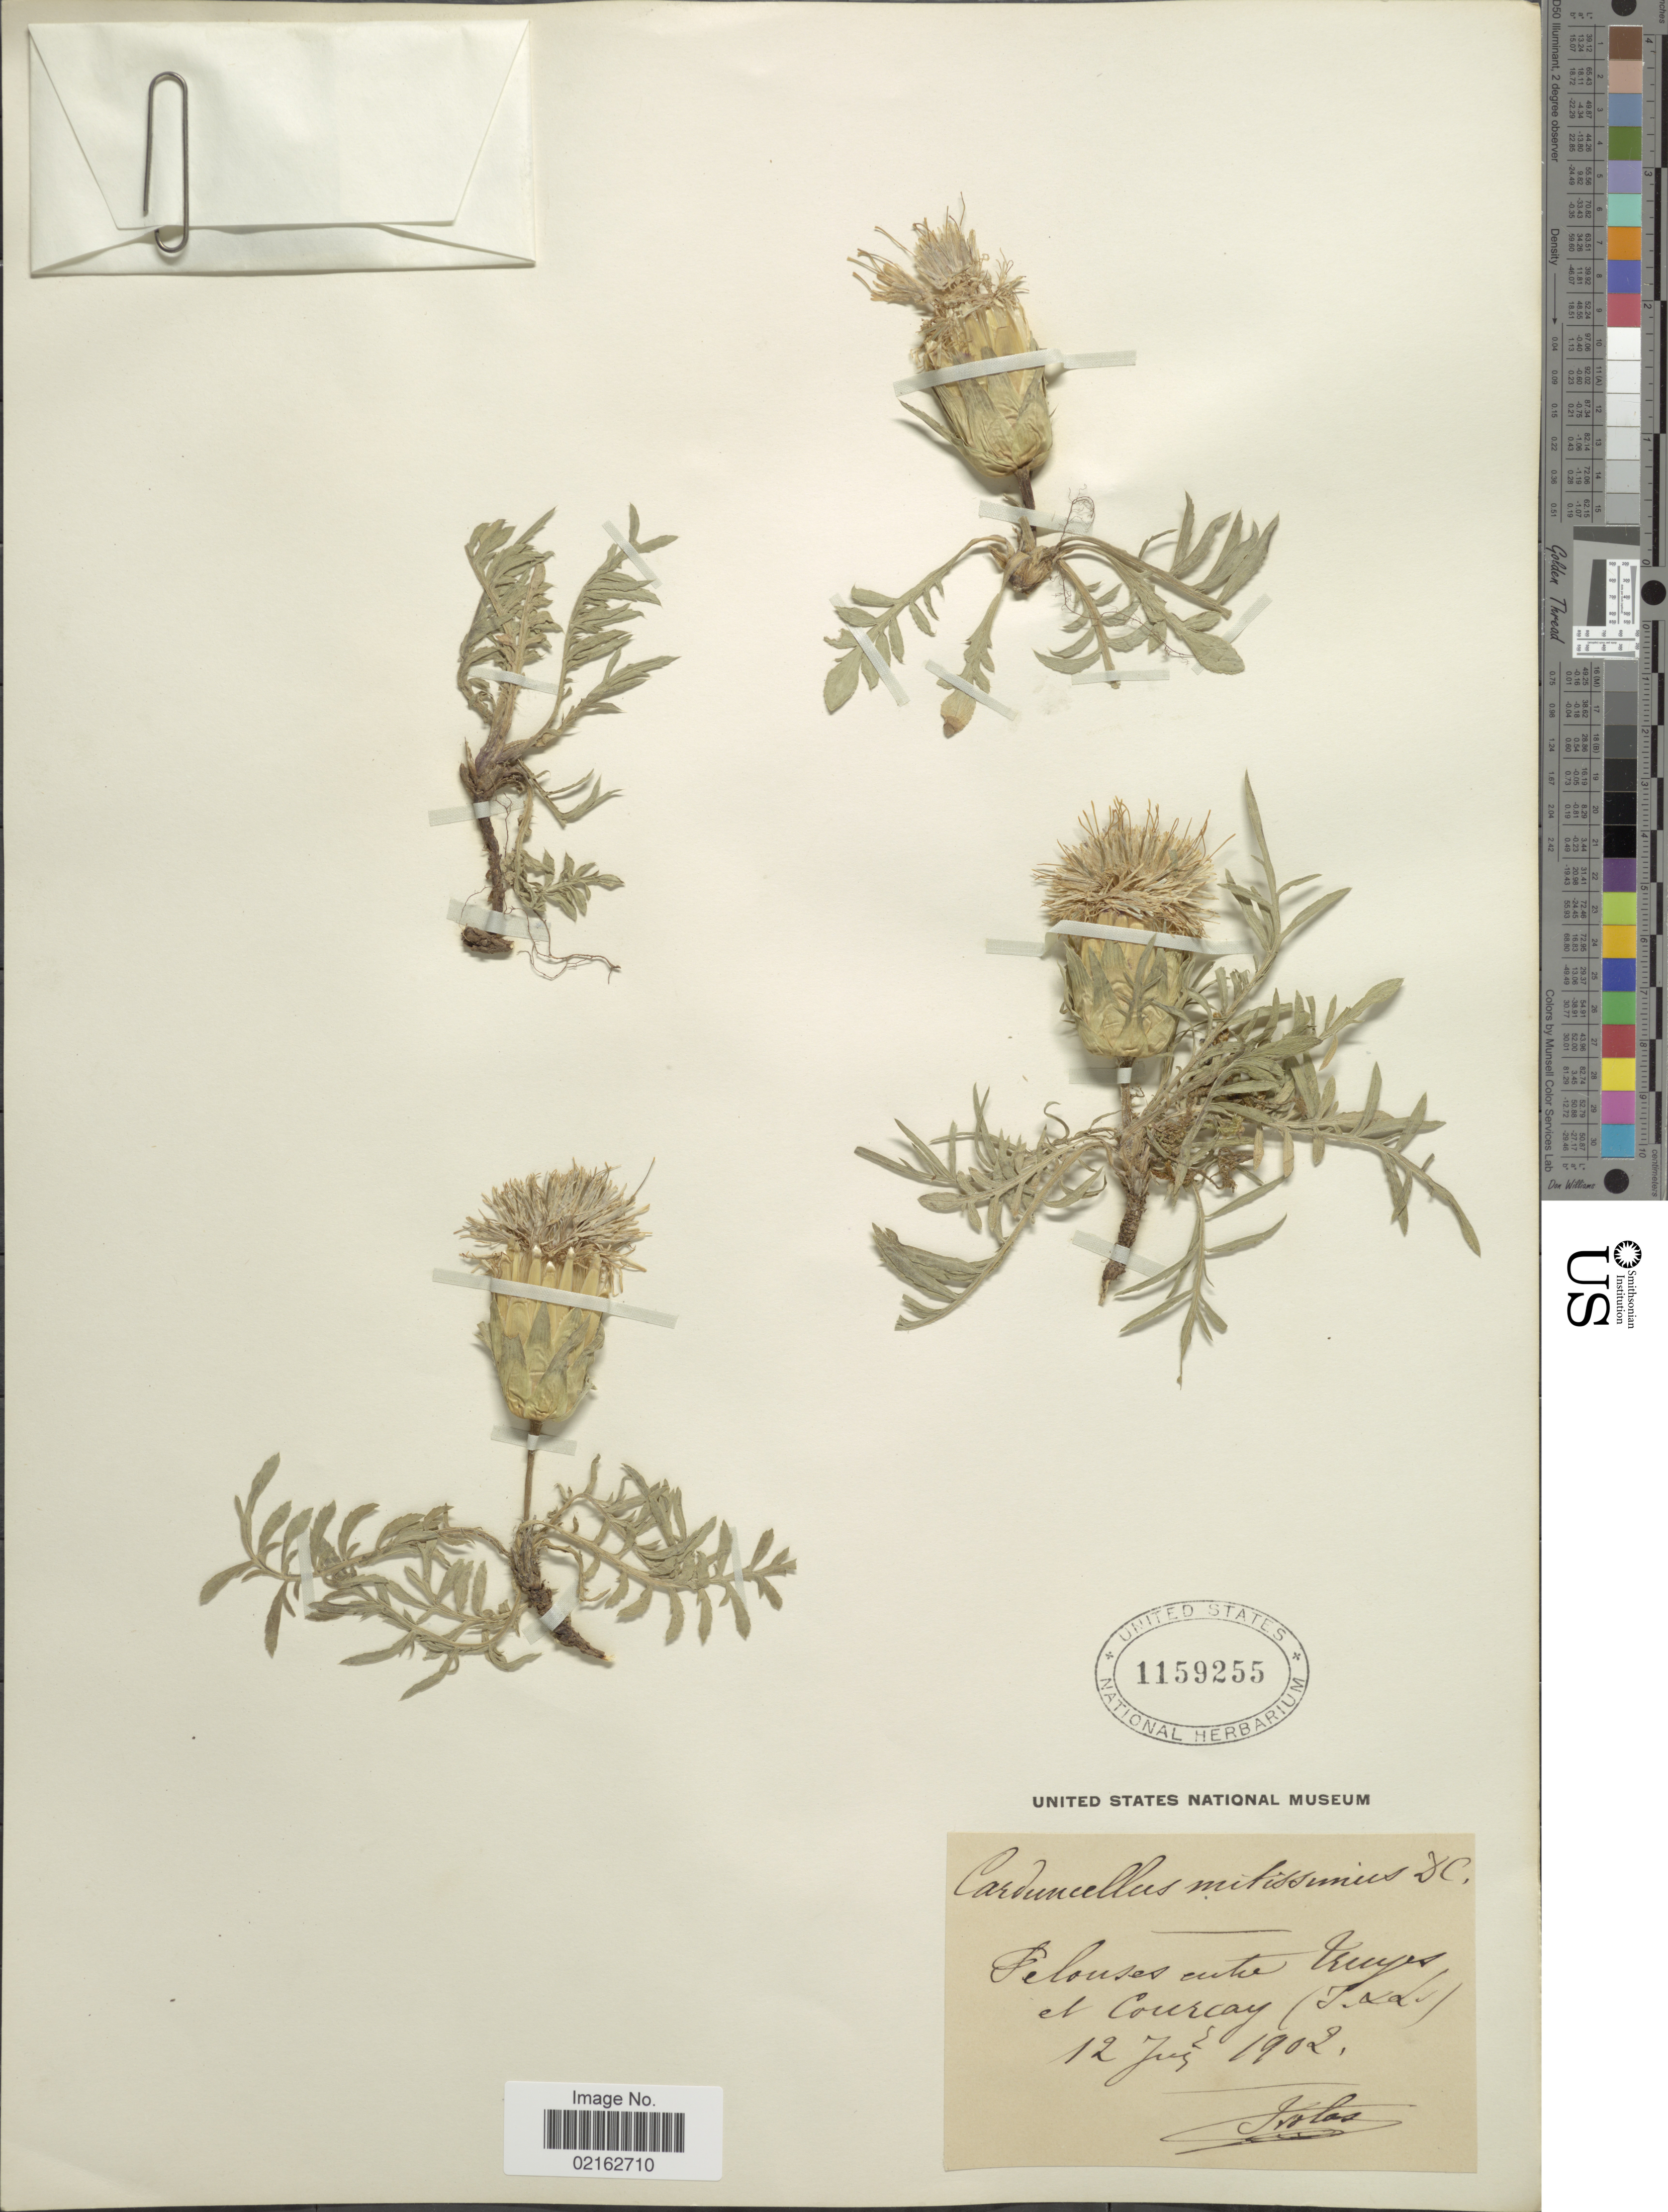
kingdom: Plantae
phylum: Tracheophyta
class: Magnoliopsida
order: Asterales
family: Asteraceae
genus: Carduncellus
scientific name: Carduncellus mitissimus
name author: DC.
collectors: Ivolas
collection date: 1902-07-12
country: France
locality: Pelouses entre Kuyes el Courcay (I - L) [interpreted]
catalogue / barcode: US 1159255